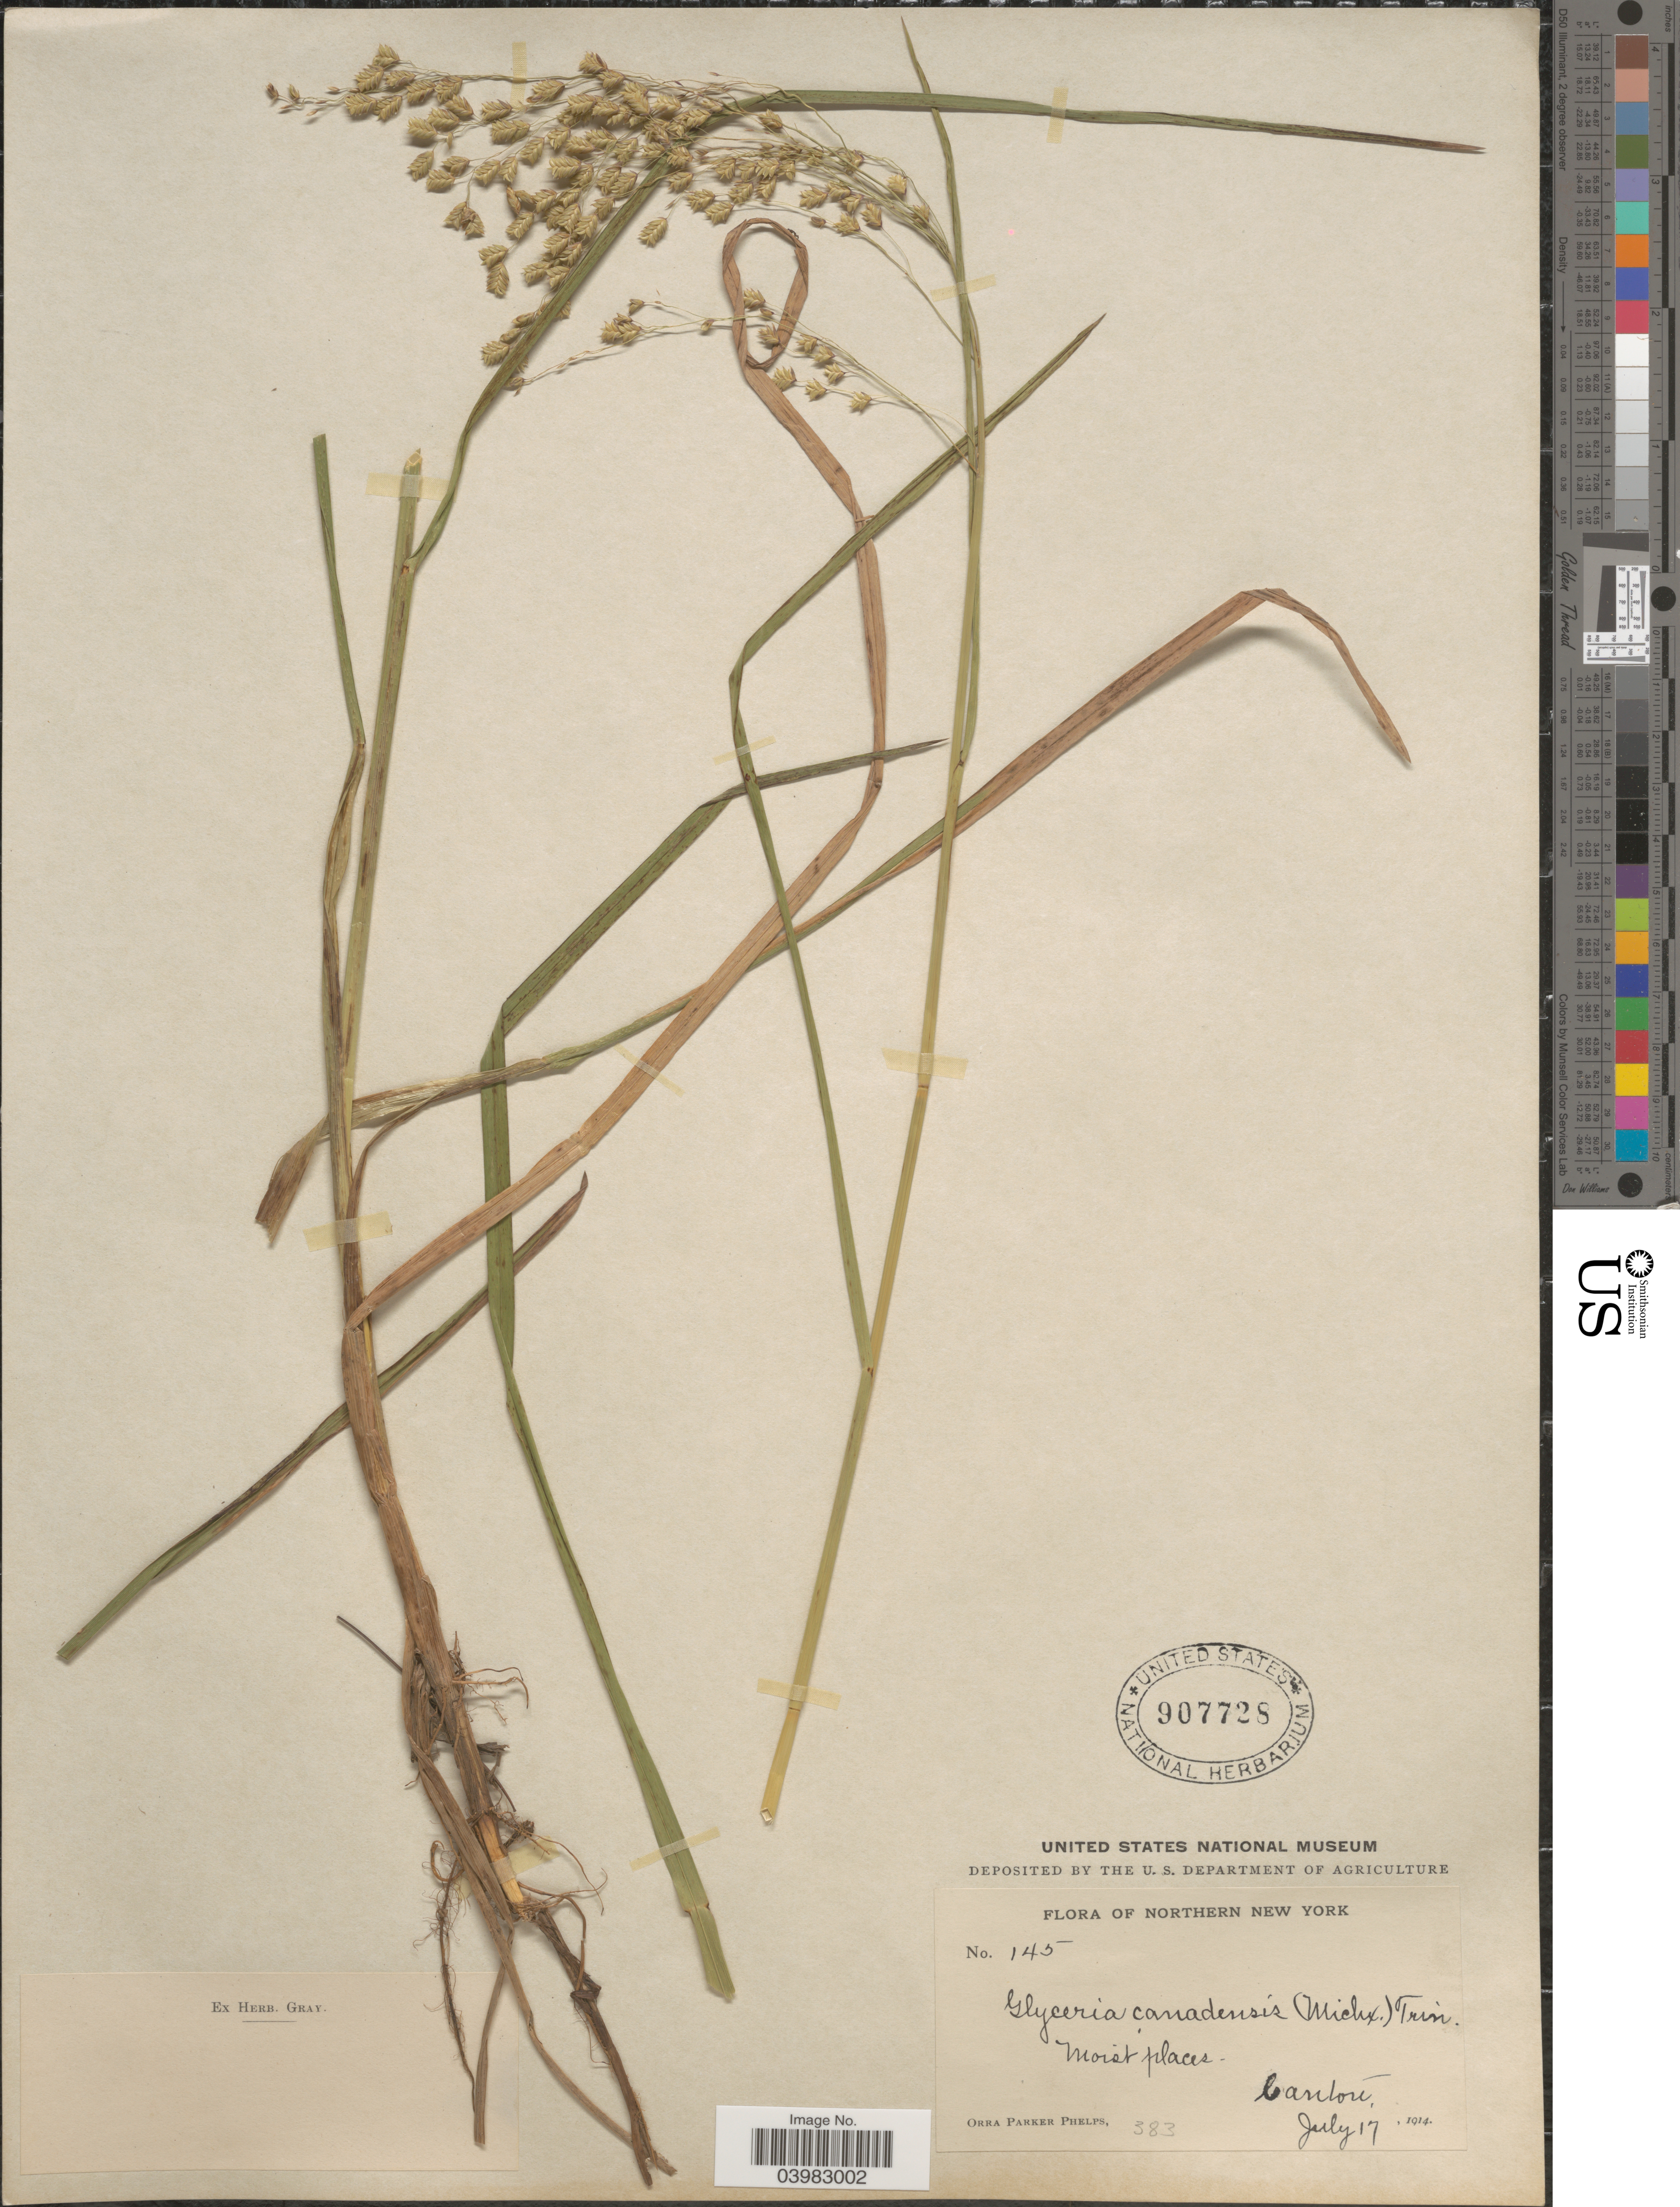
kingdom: Plantae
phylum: Tracheophyta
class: Liliopsida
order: Poales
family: Poaceae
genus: Glyceria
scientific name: Glyceria canadensis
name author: (Michx.) Trin.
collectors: O. P. Phelps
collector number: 145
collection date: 1914-07-17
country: United States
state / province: New York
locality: Northern New York. Canton.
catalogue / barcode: US 907728